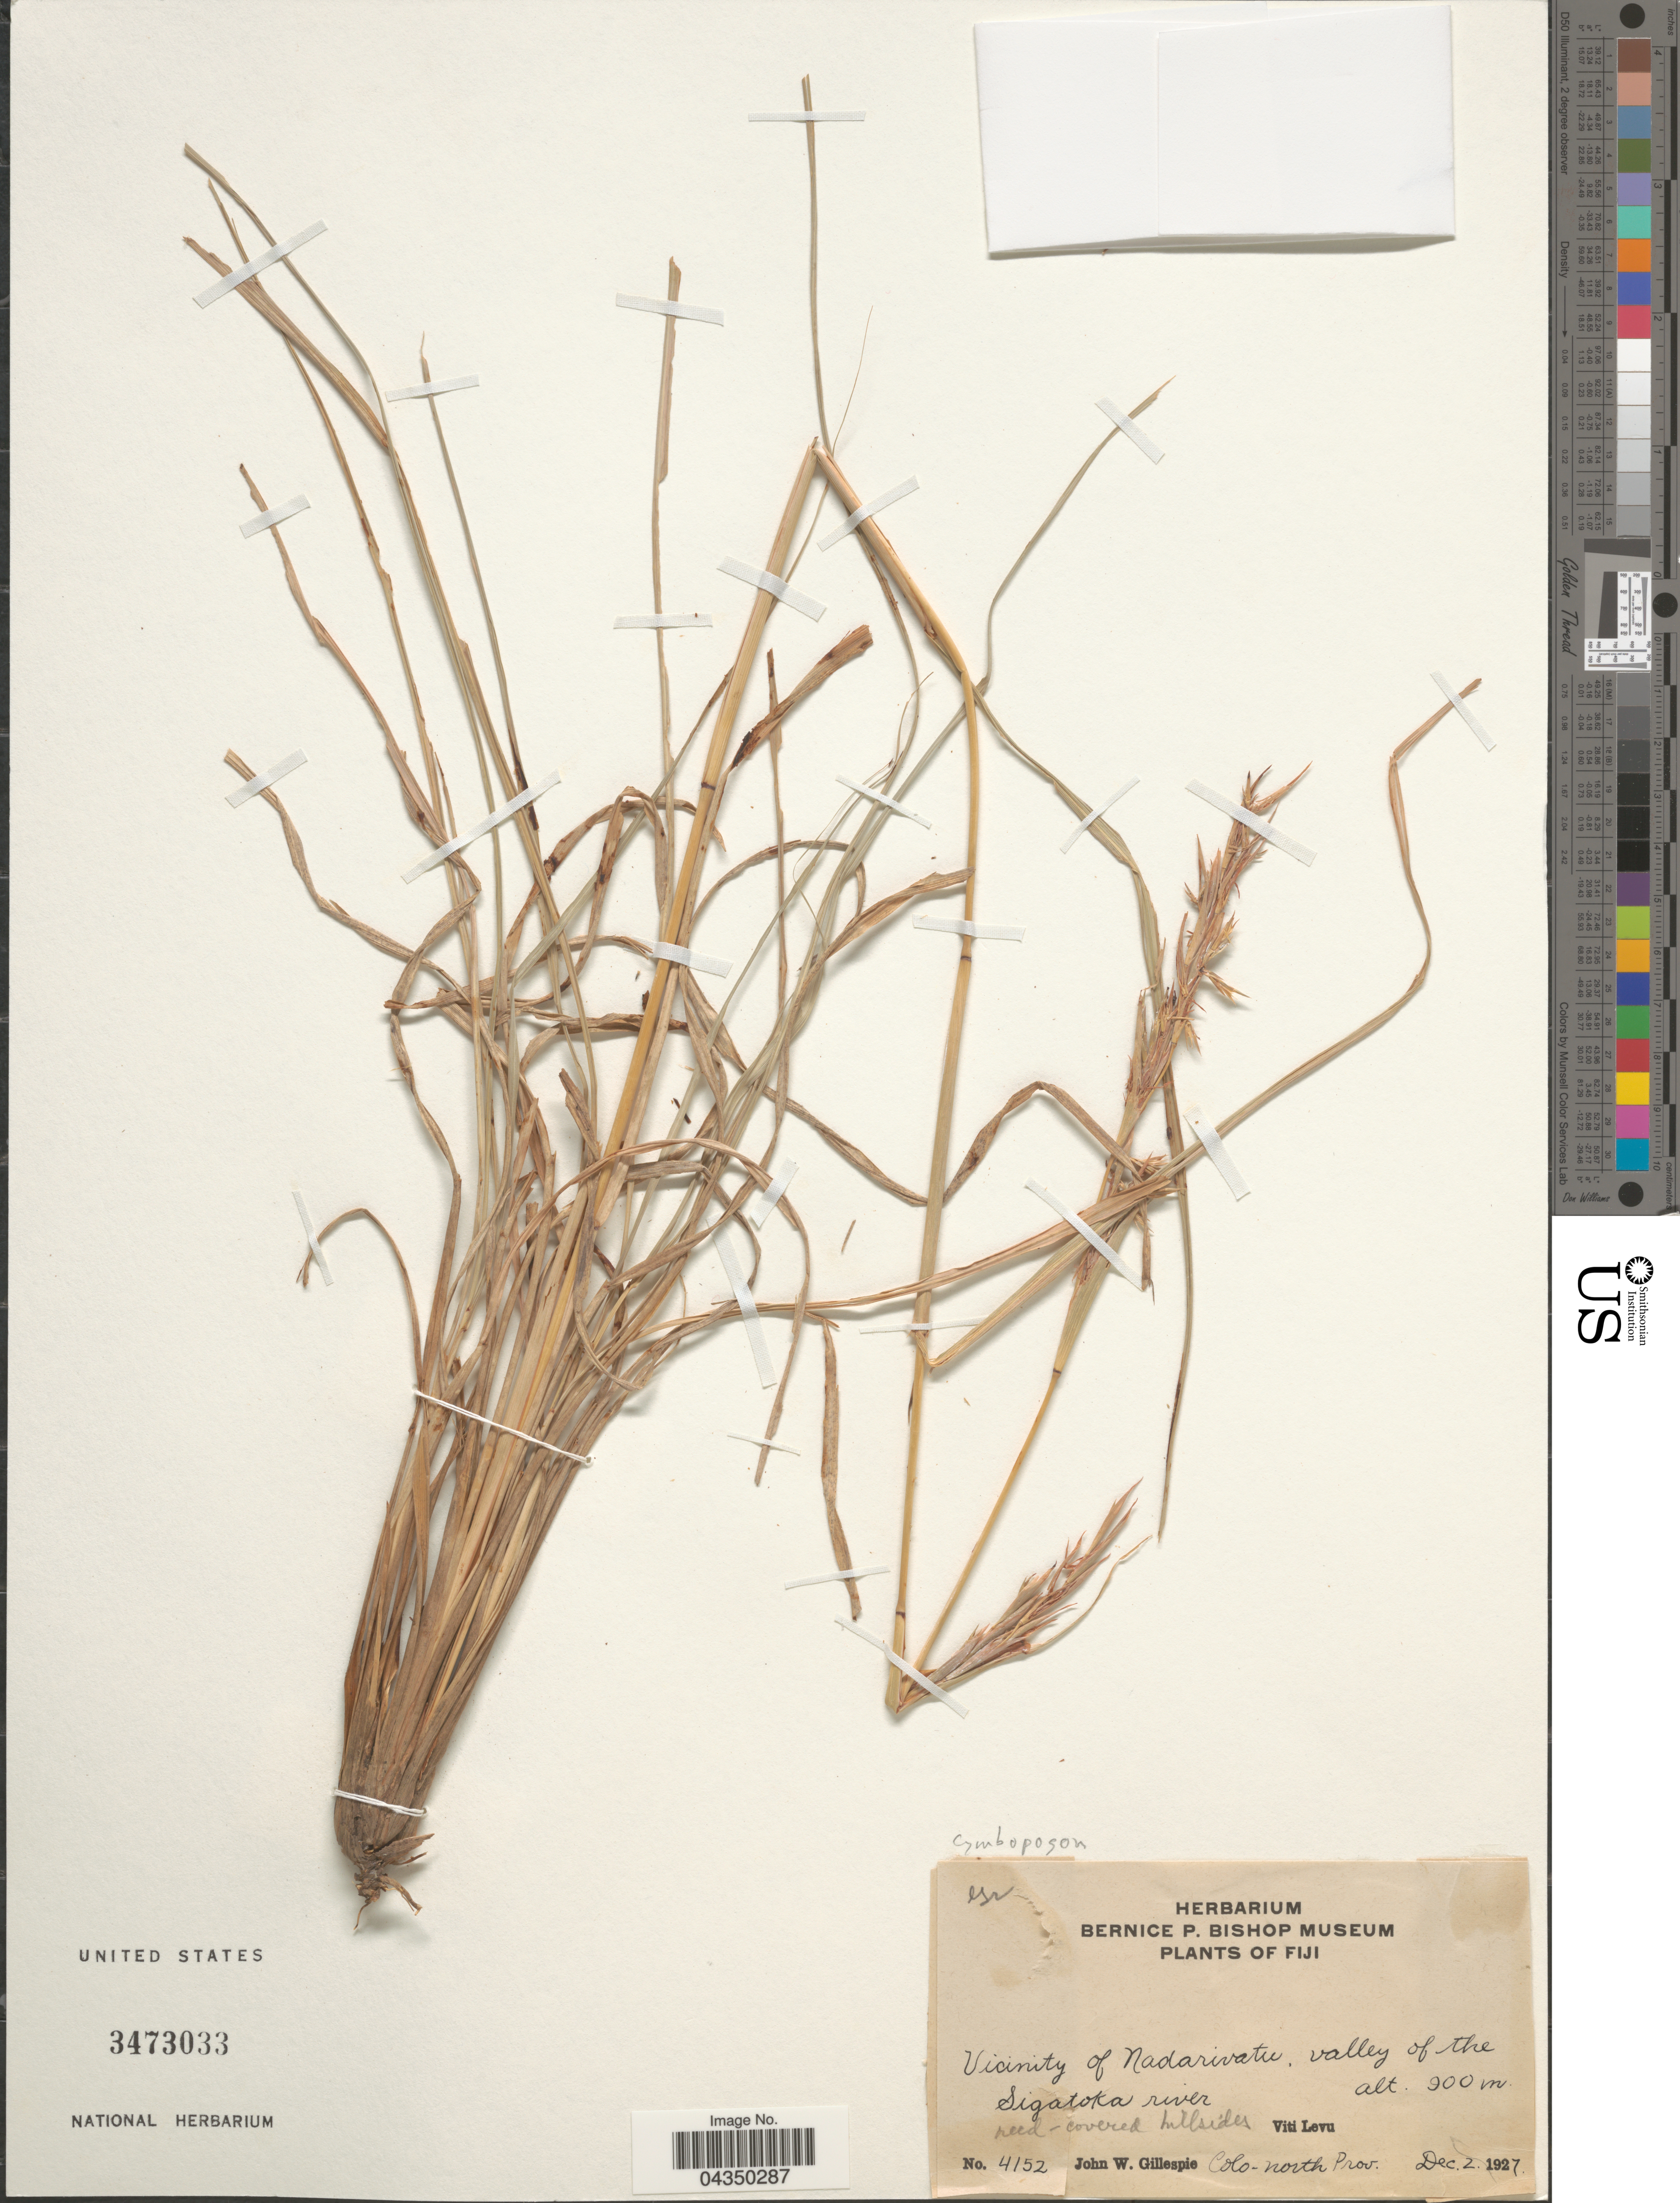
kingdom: Plantae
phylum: Tracheophyta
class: Liliopsida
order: Poales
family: Poaceae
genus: Cymbopogon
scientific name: Cymbopogon refractus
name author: (R. Br.) A. Camus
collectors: J. W. Gillespie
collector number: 4152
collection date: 1927-12-02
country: Fiji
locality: Vicinity of Nadarivatu, valley of the Sigatoka river. Viti Levu.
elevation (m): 900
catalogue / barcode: US 3473033